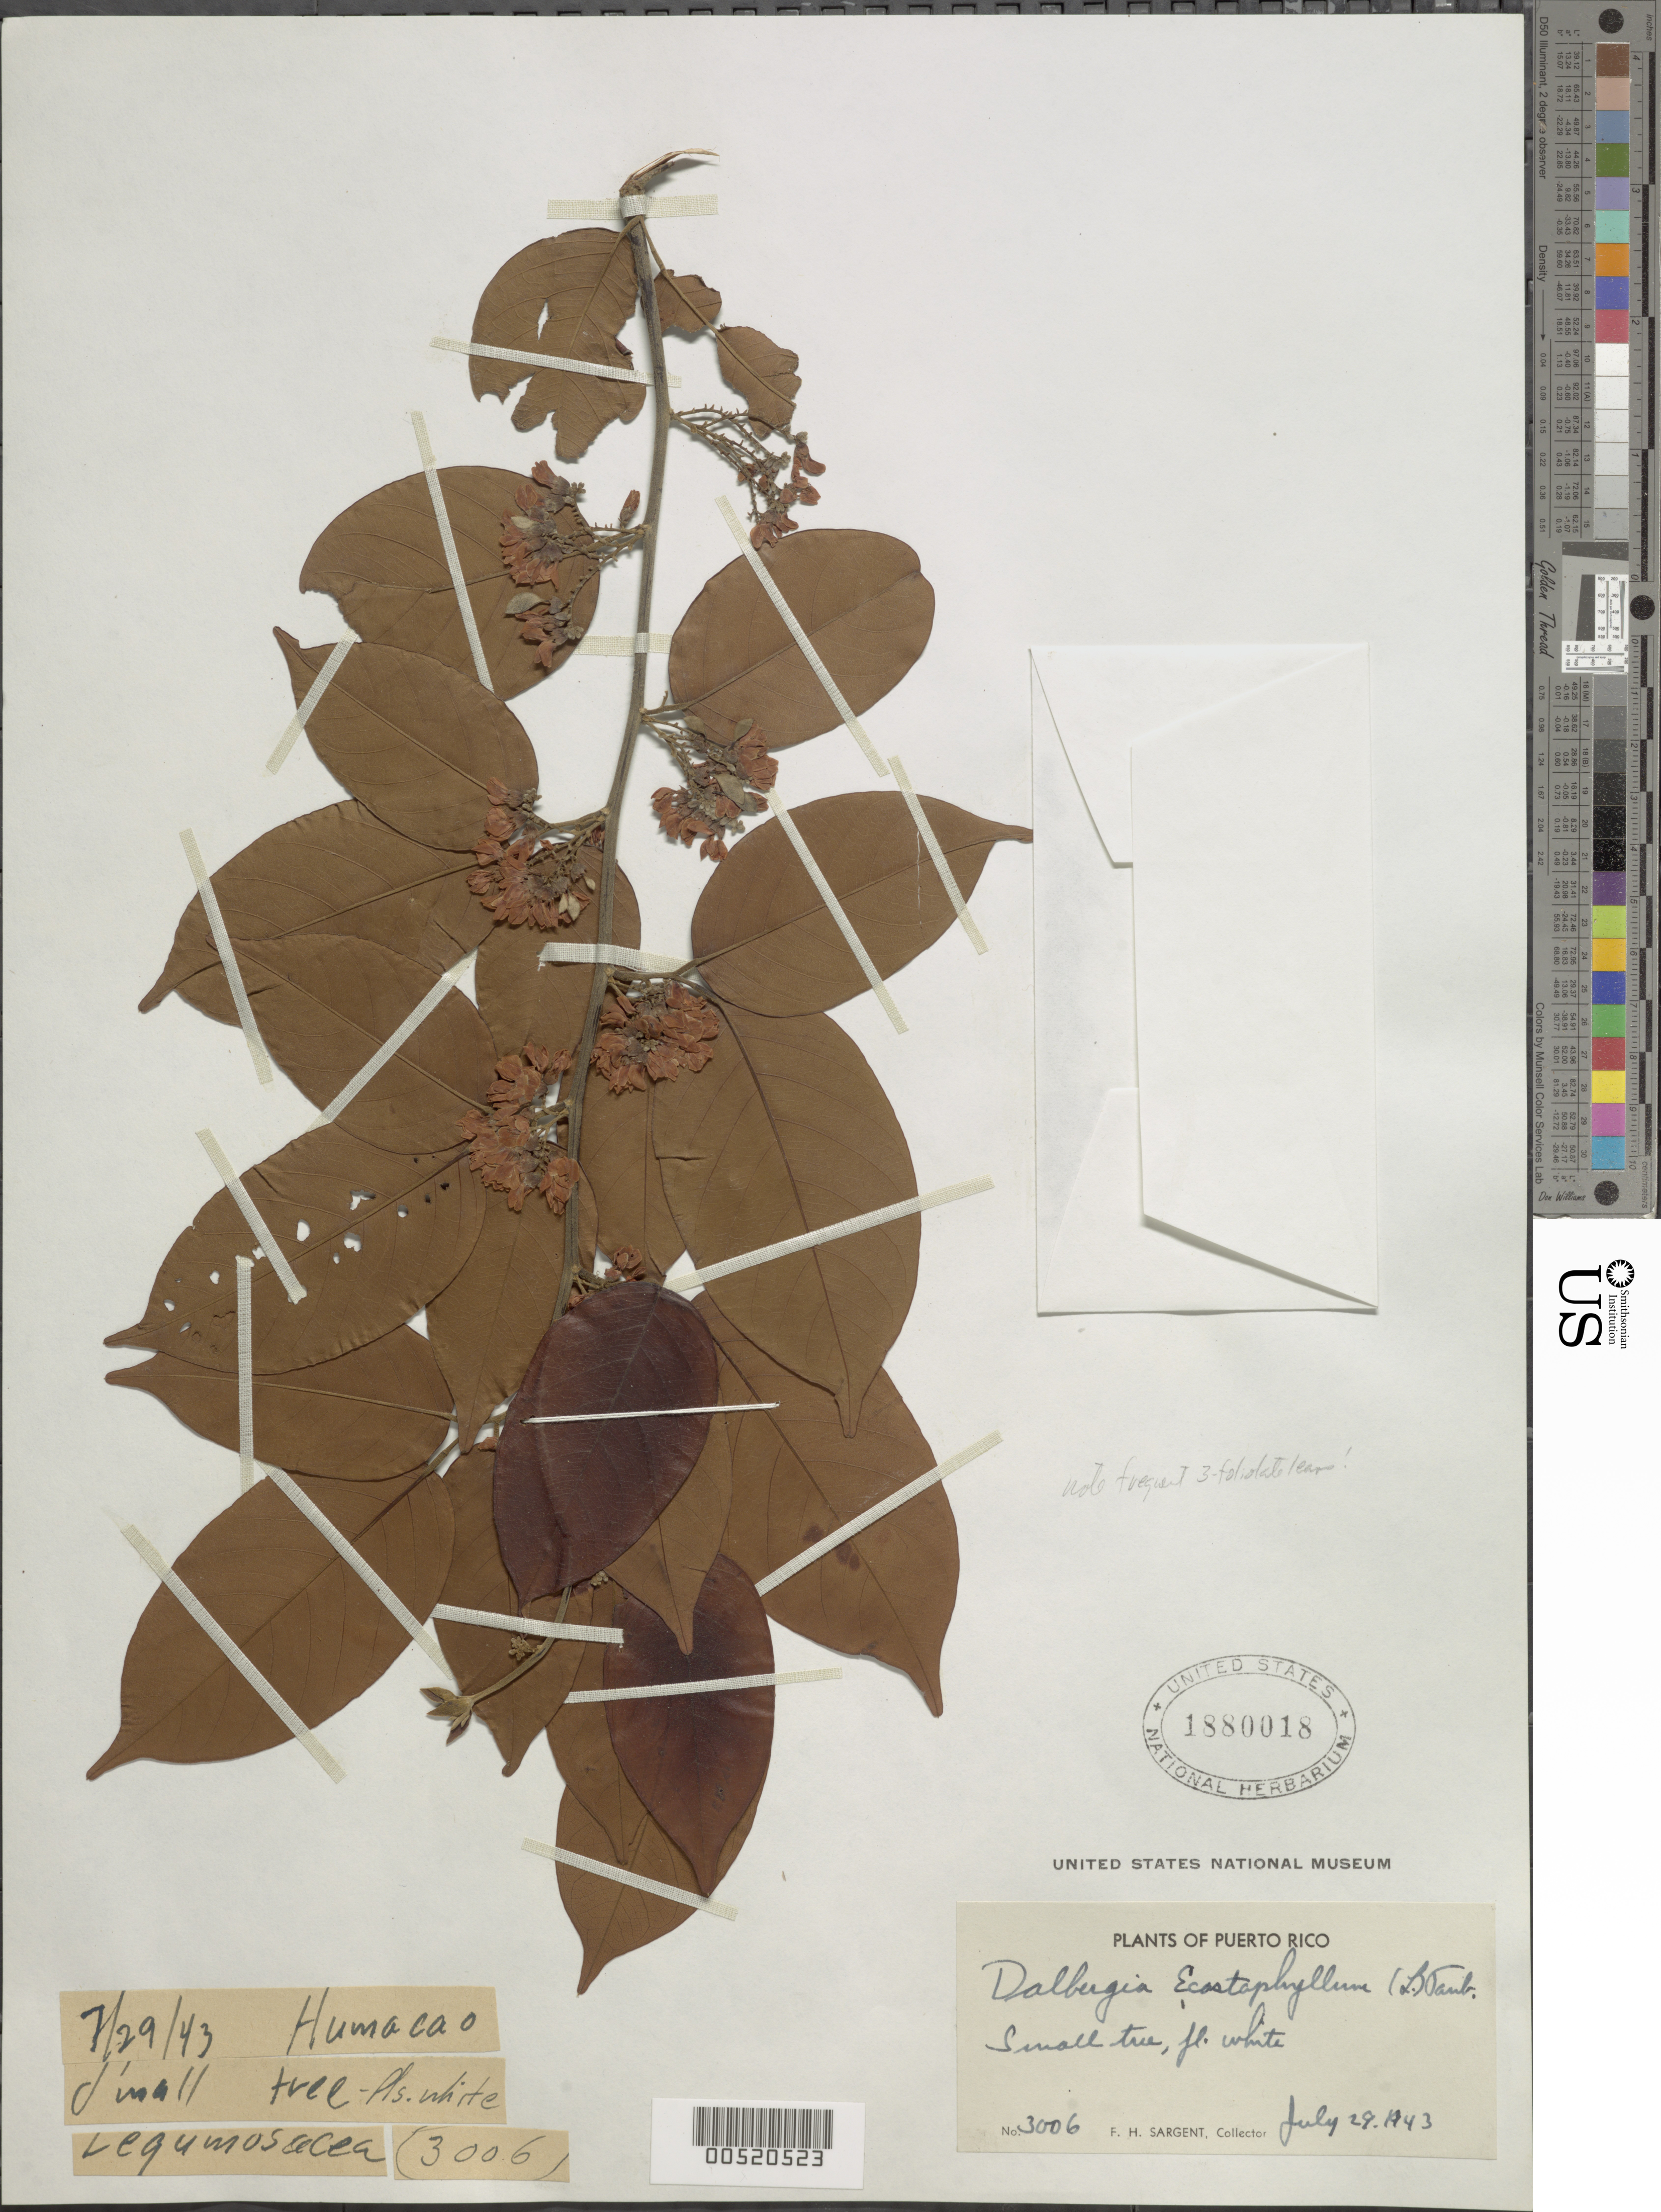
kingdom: Plantae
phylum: Tracheophyta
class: Magnoliopsida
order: Fabales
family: Fabaceae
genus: Dalbergia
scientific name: Dalbergia hecastophyllum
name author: (L.) Taub.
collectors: F. H. Sargent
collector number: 3006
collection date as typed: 29 Jul 1943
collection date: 1943-07-29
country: Puerto Rico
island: Greater Antilles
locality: Humacao.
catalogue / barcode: US 1880018